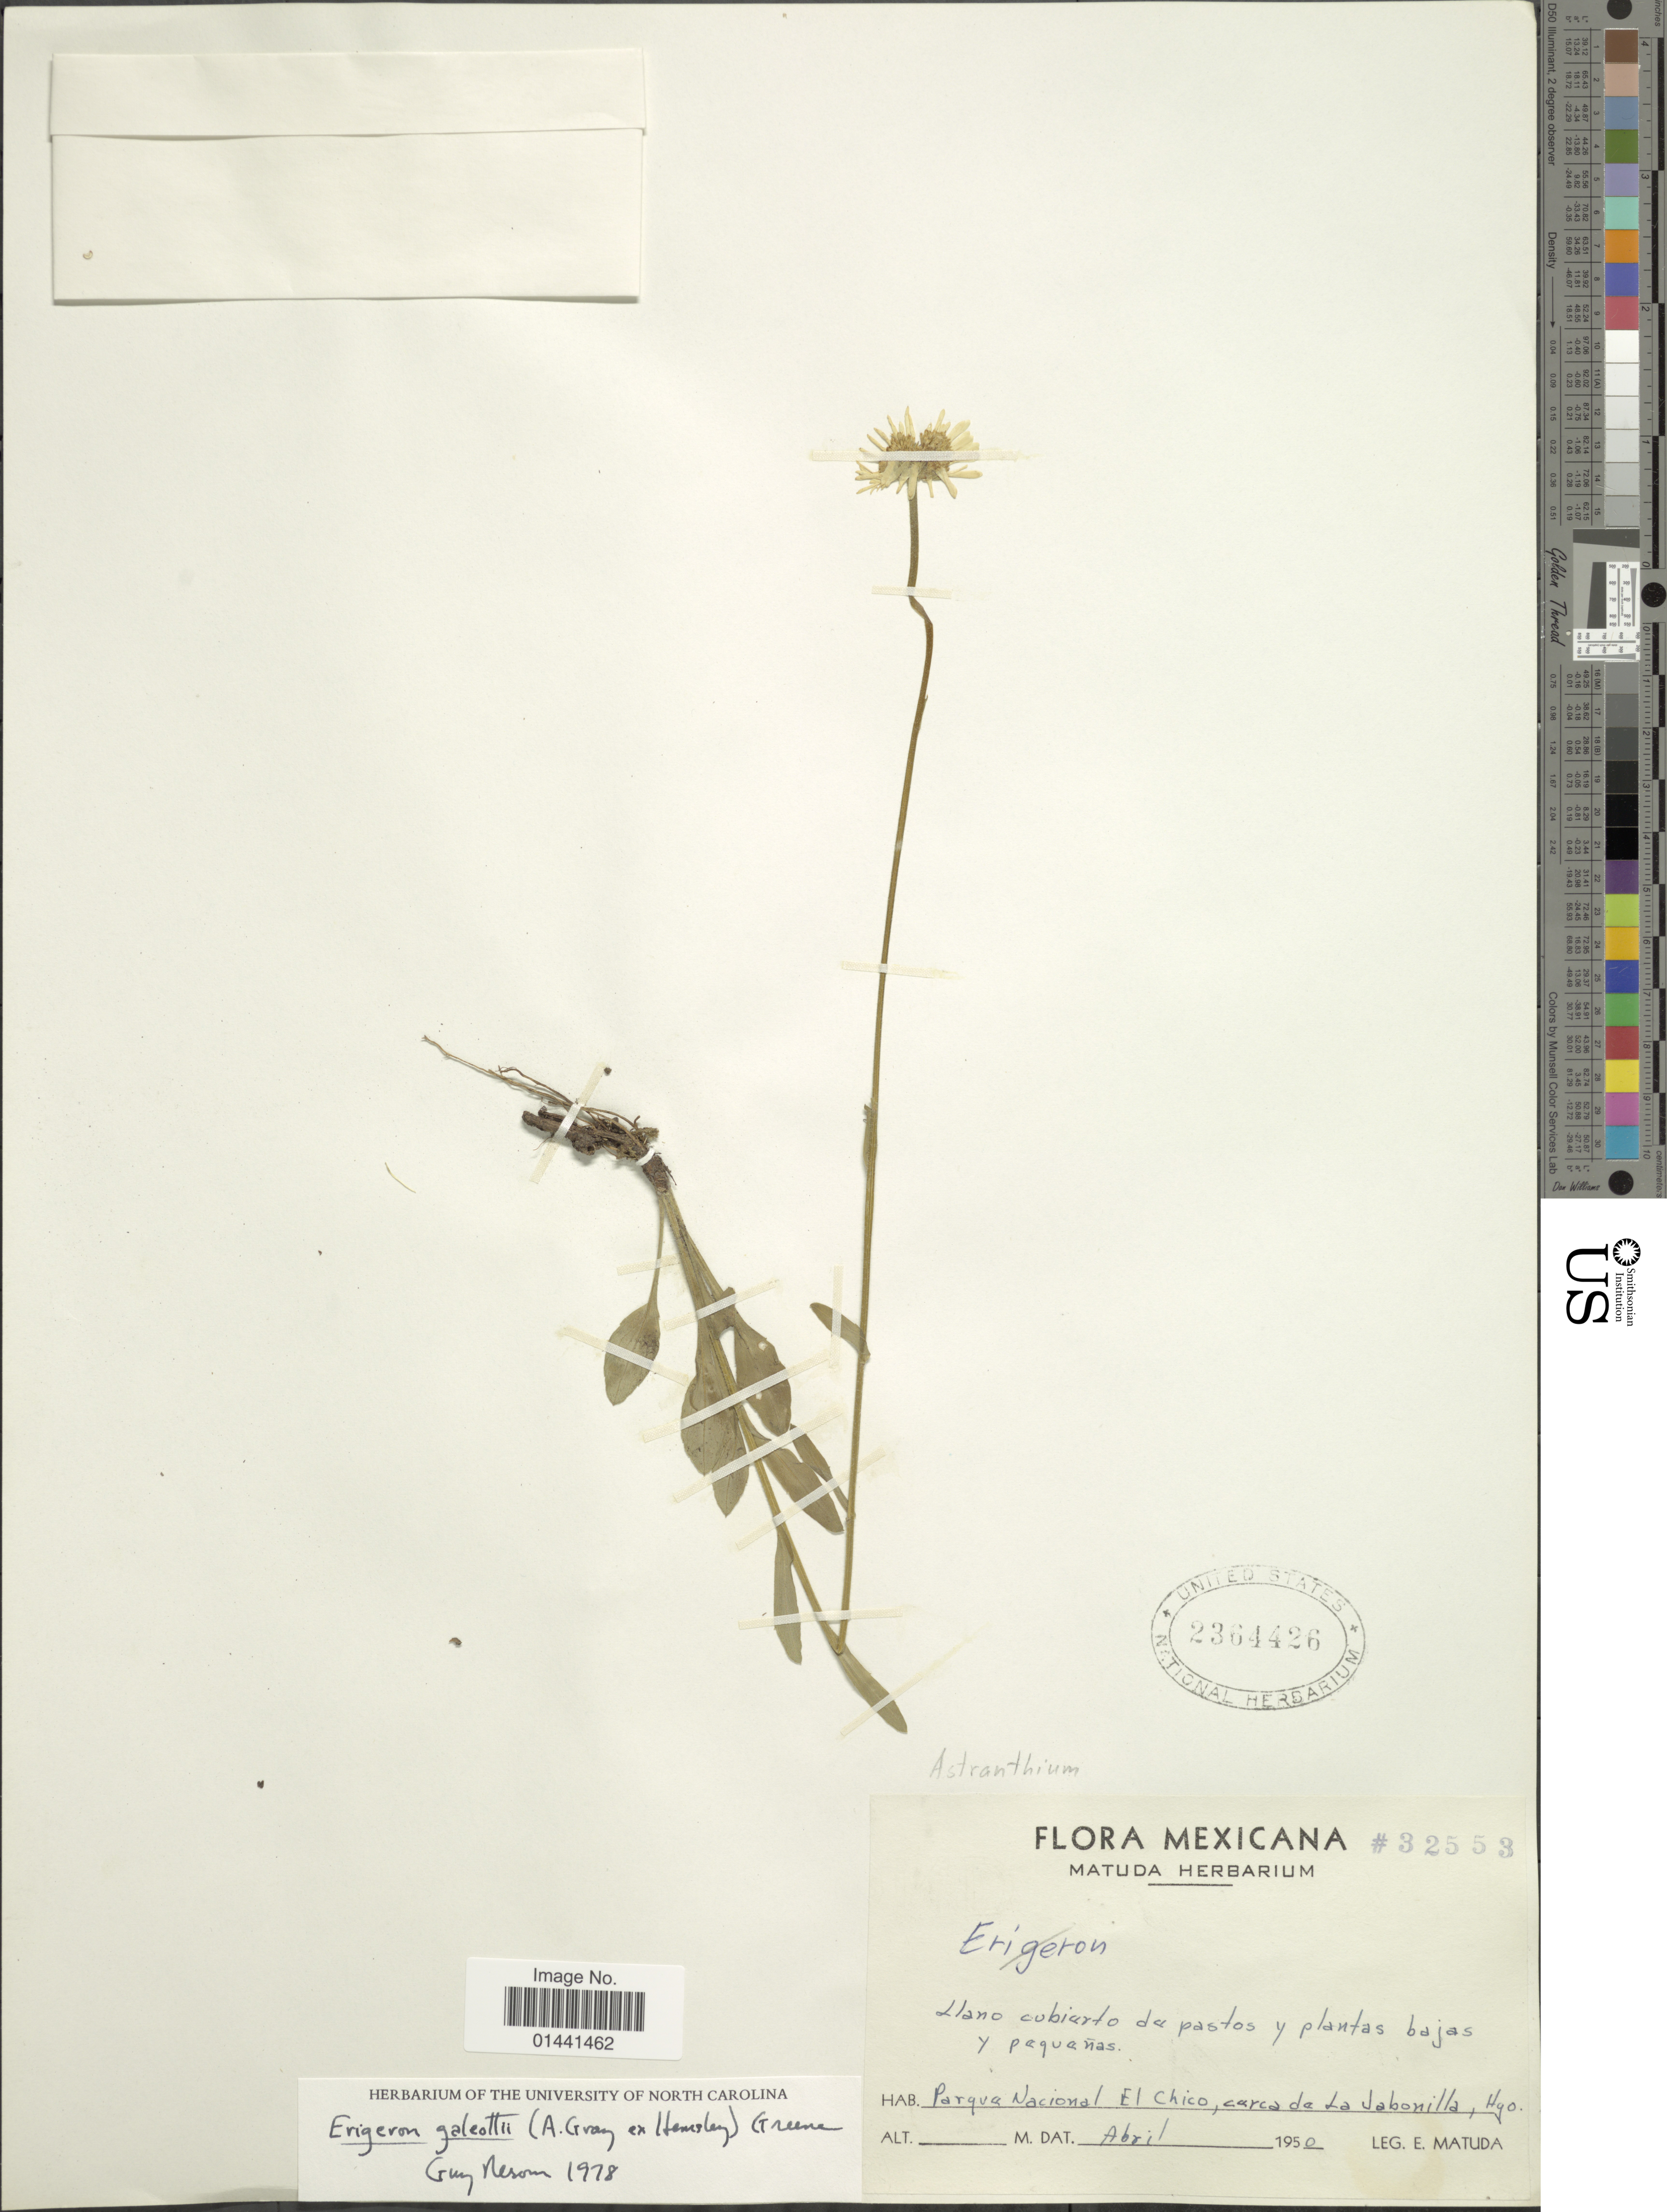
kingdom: Plantae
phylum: Tracheophyta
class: Magnoliopsida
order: Asterales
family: Asteraceae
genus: Erigeron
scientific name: Erigeron galeottii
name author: (A. Gray ex Hemsl.) Greene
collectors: E. Matuda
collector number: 32553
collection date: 1950-04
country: Mexico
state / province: Hidalgo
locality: Parque Nacional El Chico, cerca de la Jaboncillo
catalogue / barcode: US 2364426